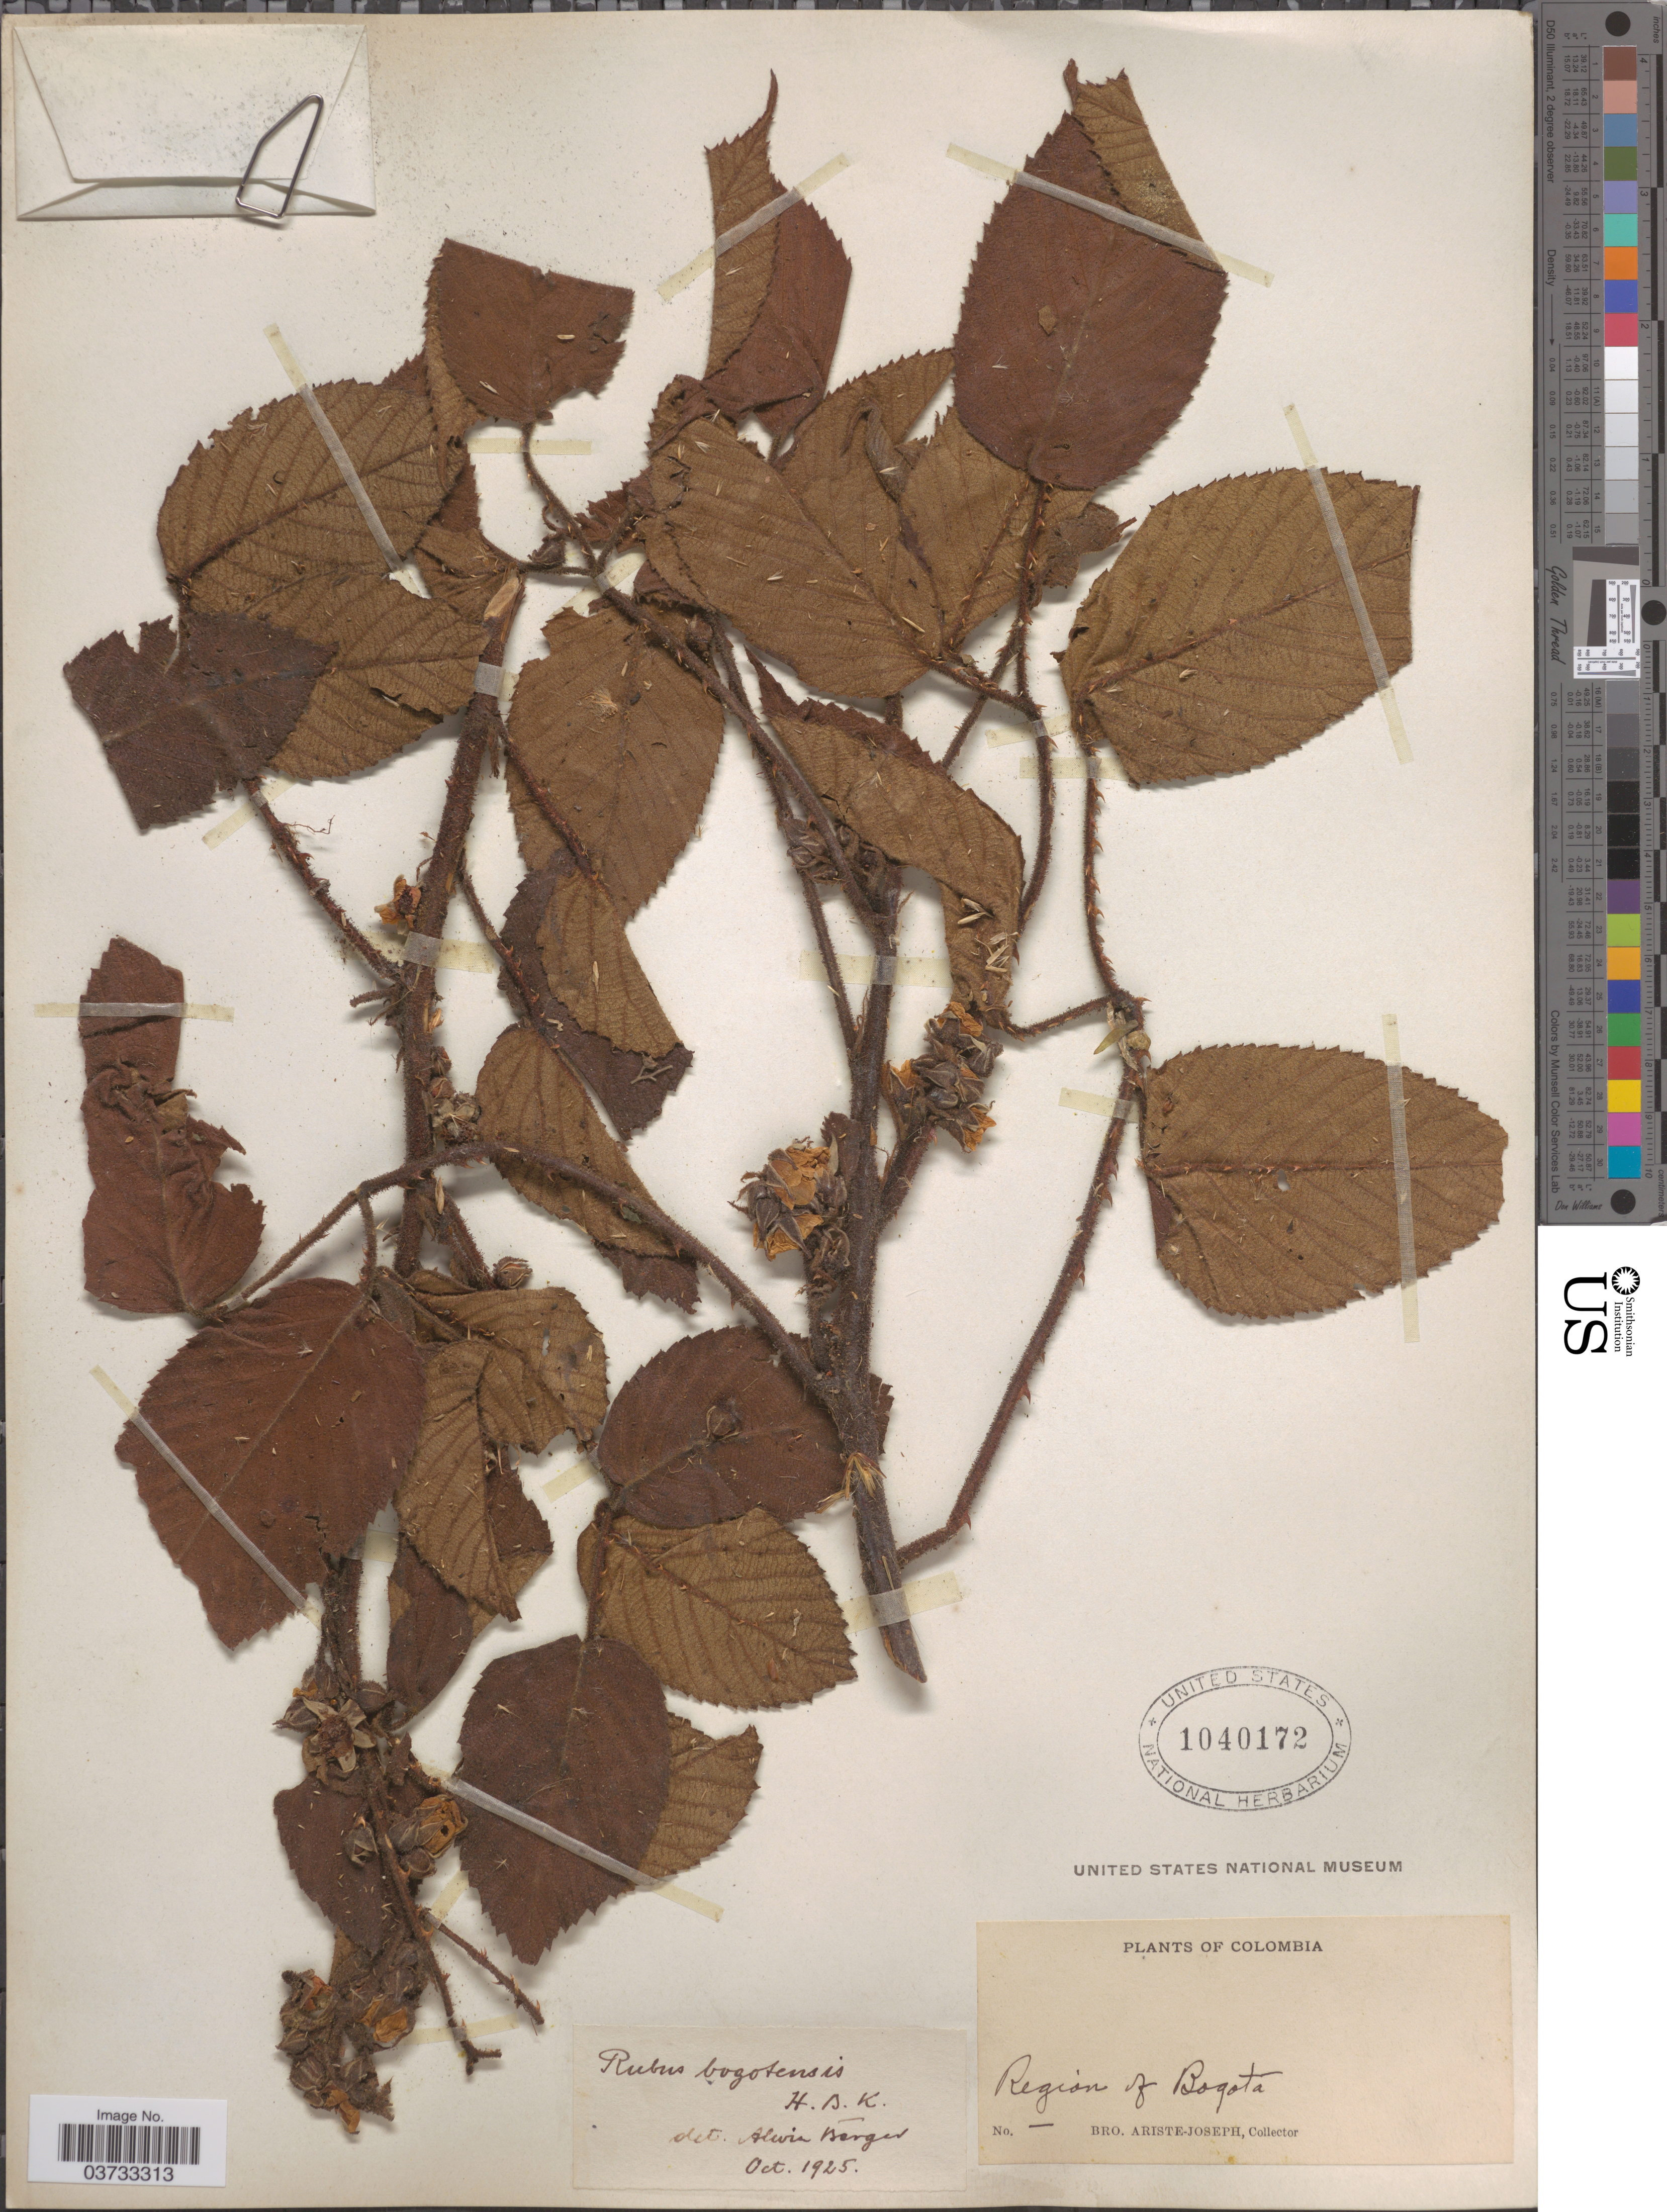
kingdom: Plantae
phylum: Tracheophyta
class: Magnoliopsida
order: Rosales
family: Rosaceae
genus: Rubus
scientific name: Rubus bogotensis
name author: Kunth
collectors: Bro. Ariste-Joseph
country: Colombia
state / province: Bogota D.C.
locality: Region of Bogota.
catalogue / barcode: US 1040172